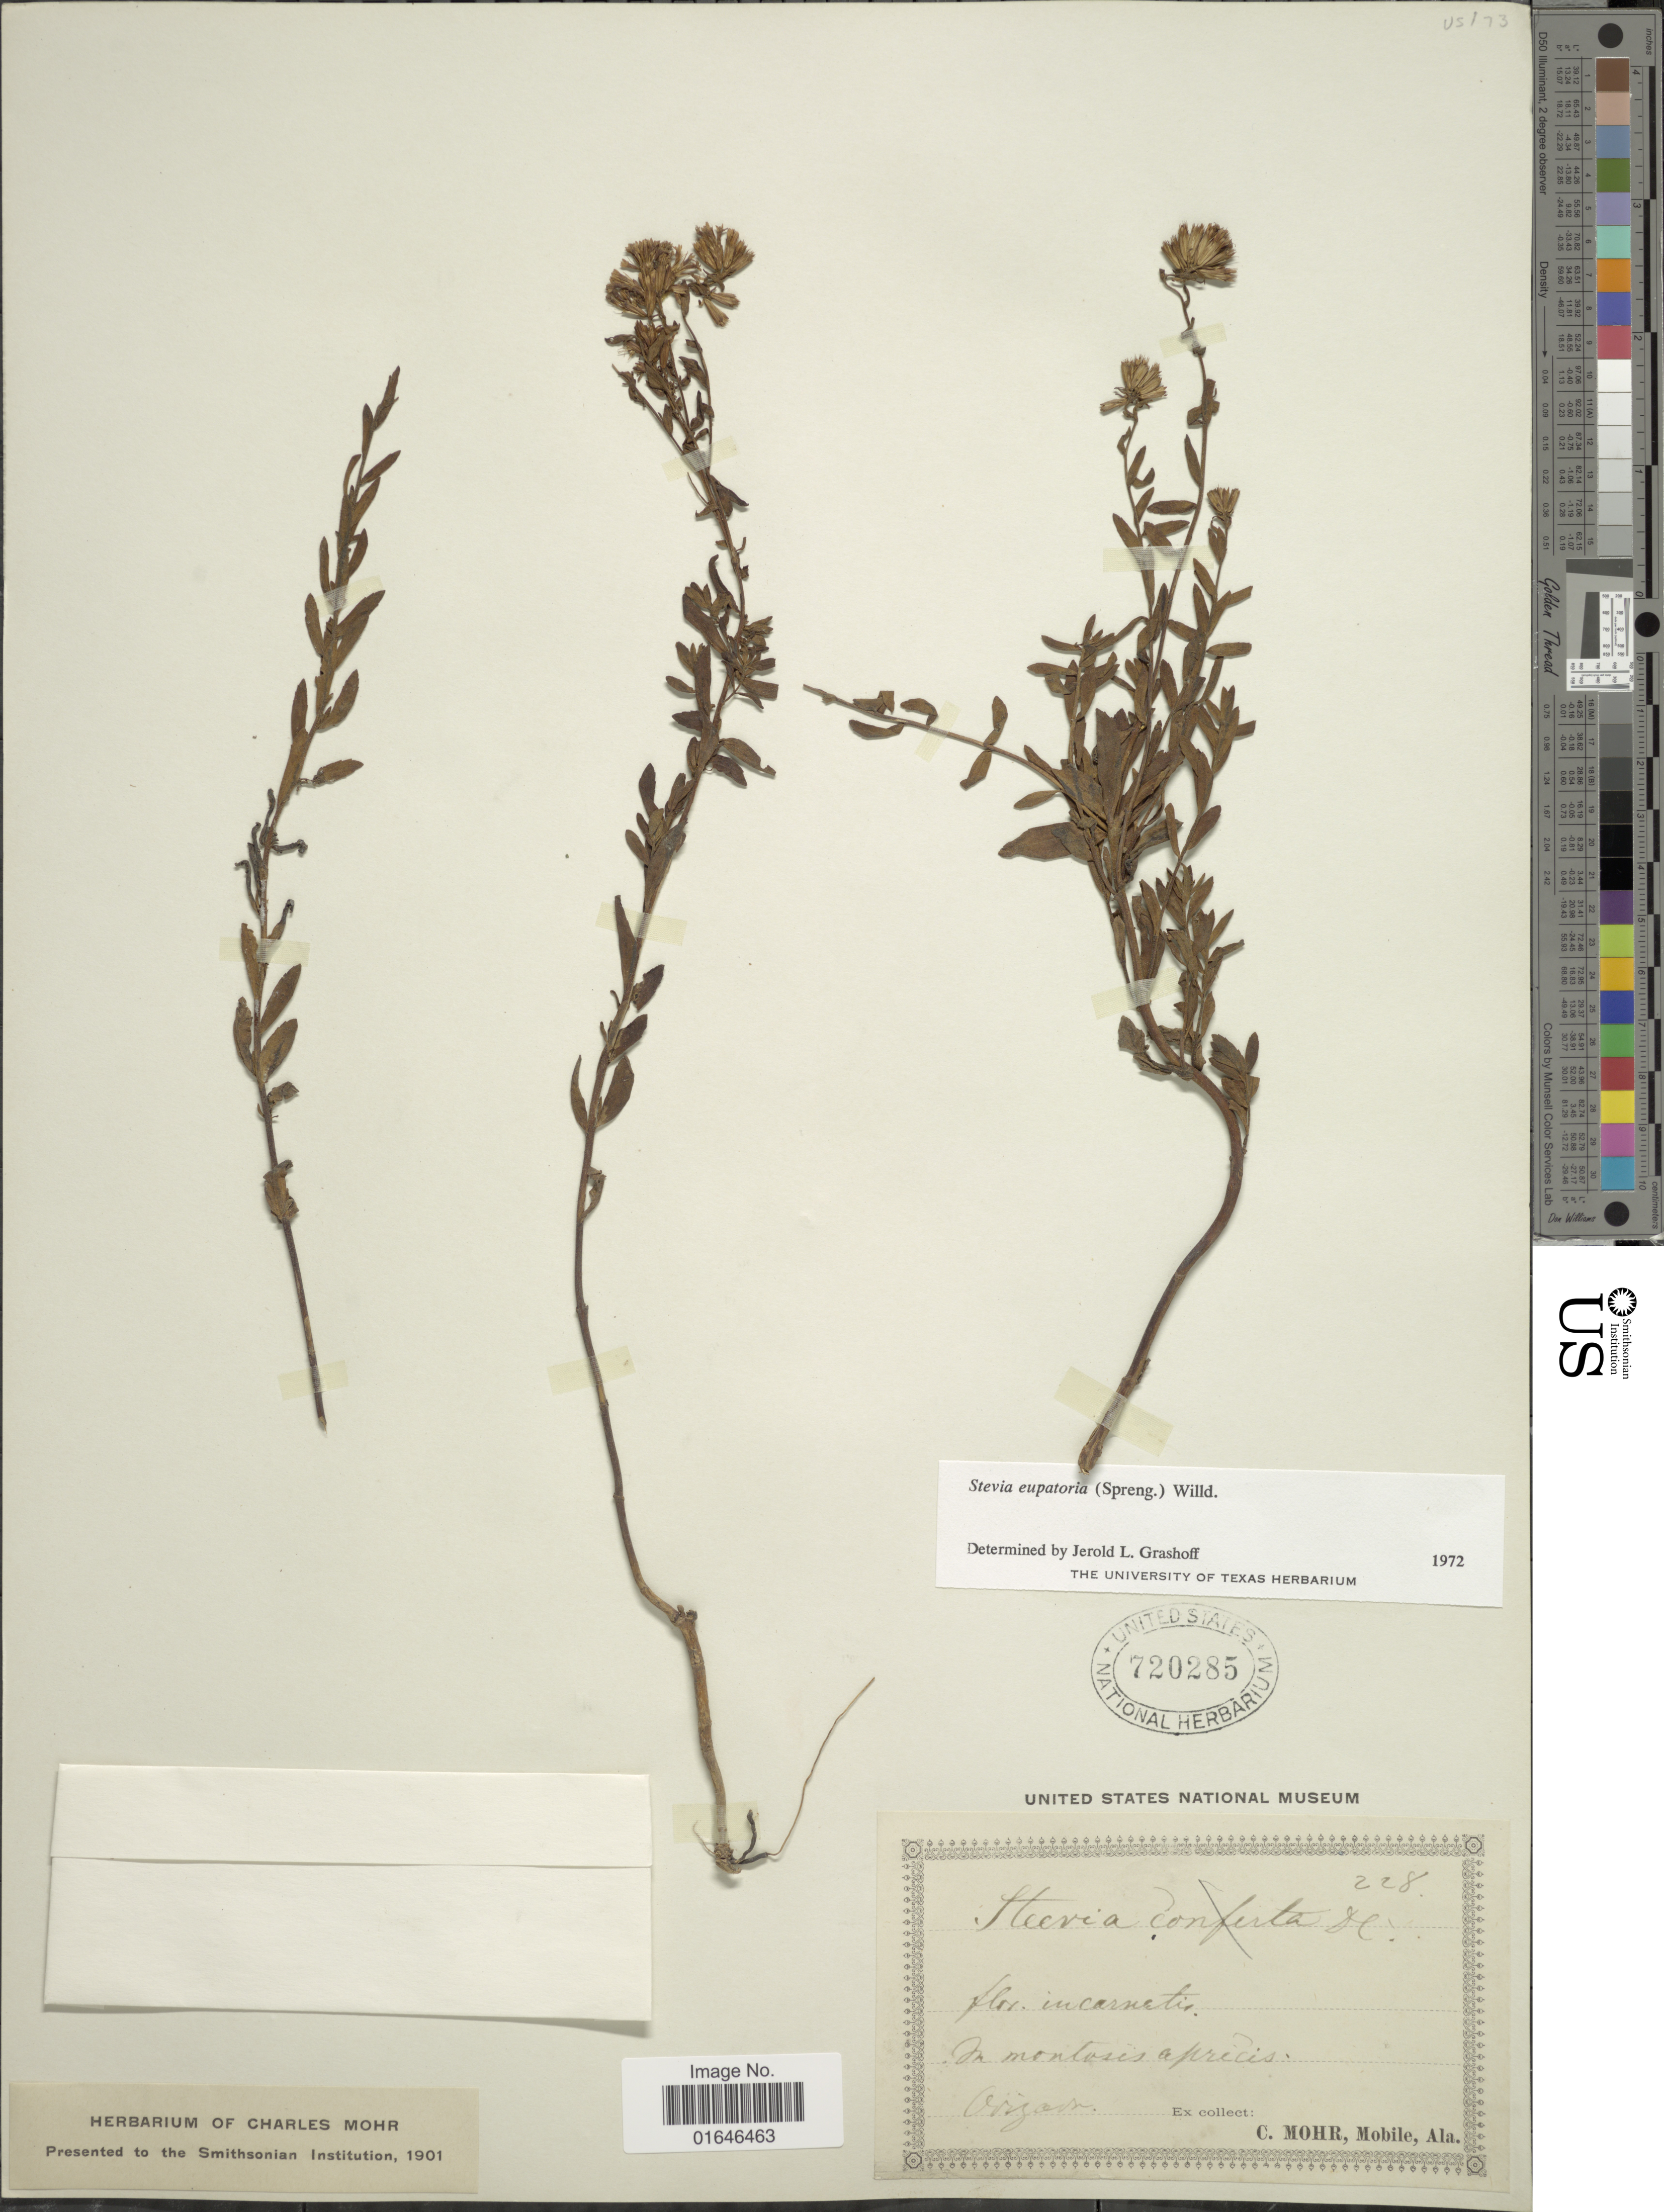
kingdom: Plantae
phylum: Tracheophyta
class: Magnoliopsida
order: Asterales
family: Asteraceae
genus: Stevia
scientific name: Stevia eupatoria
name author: (Spreng.) Willd.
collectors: C. T. Mohr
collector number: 228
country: Mexico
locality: In montibus apricis Orizaba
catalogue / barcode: US 720285